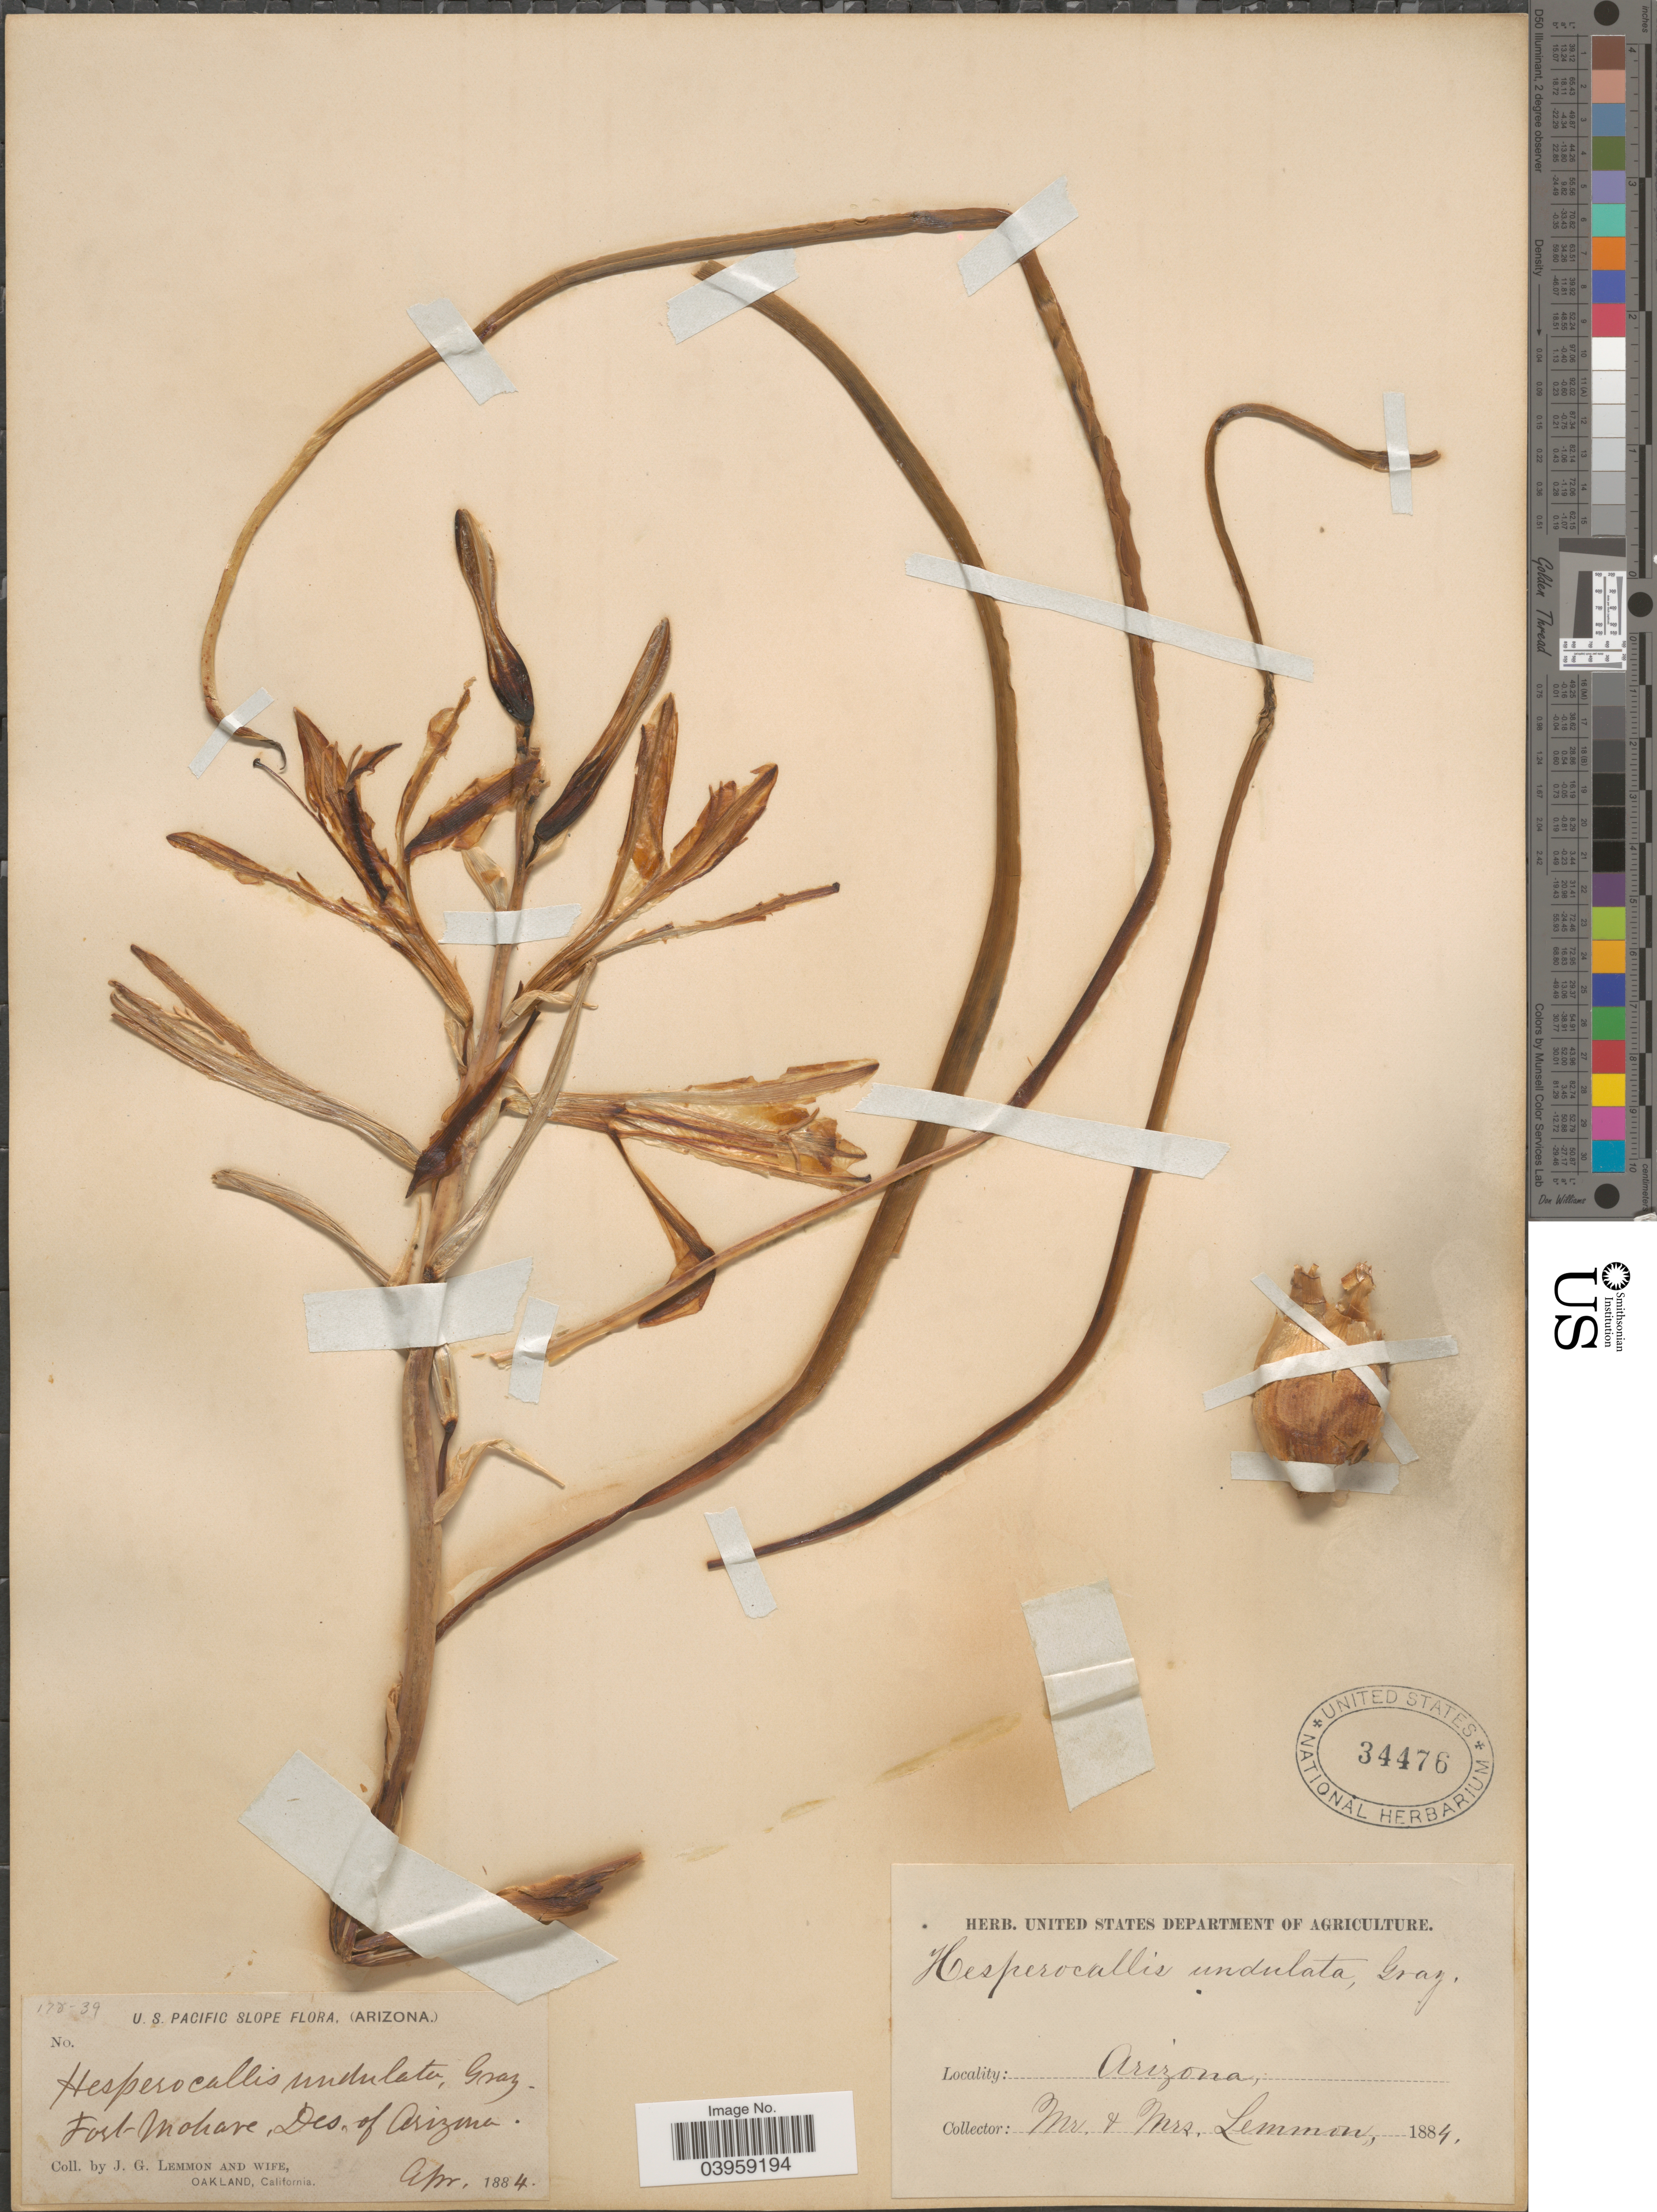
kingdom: Plantae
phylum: Tracheophyta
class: Liliopsida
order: Asparagales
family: Asparagaceae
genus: Hesperocallis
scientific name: Hesperocallis undulata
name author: A. Gray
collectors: J. Lemmon & Mrs. J. G. Lemmon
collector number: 178-39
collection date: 1884-04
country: United States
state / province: Arizona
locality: U. S. Pacific Slope. Fort Mohave, Des. of Arizona.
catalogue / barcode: US 34476